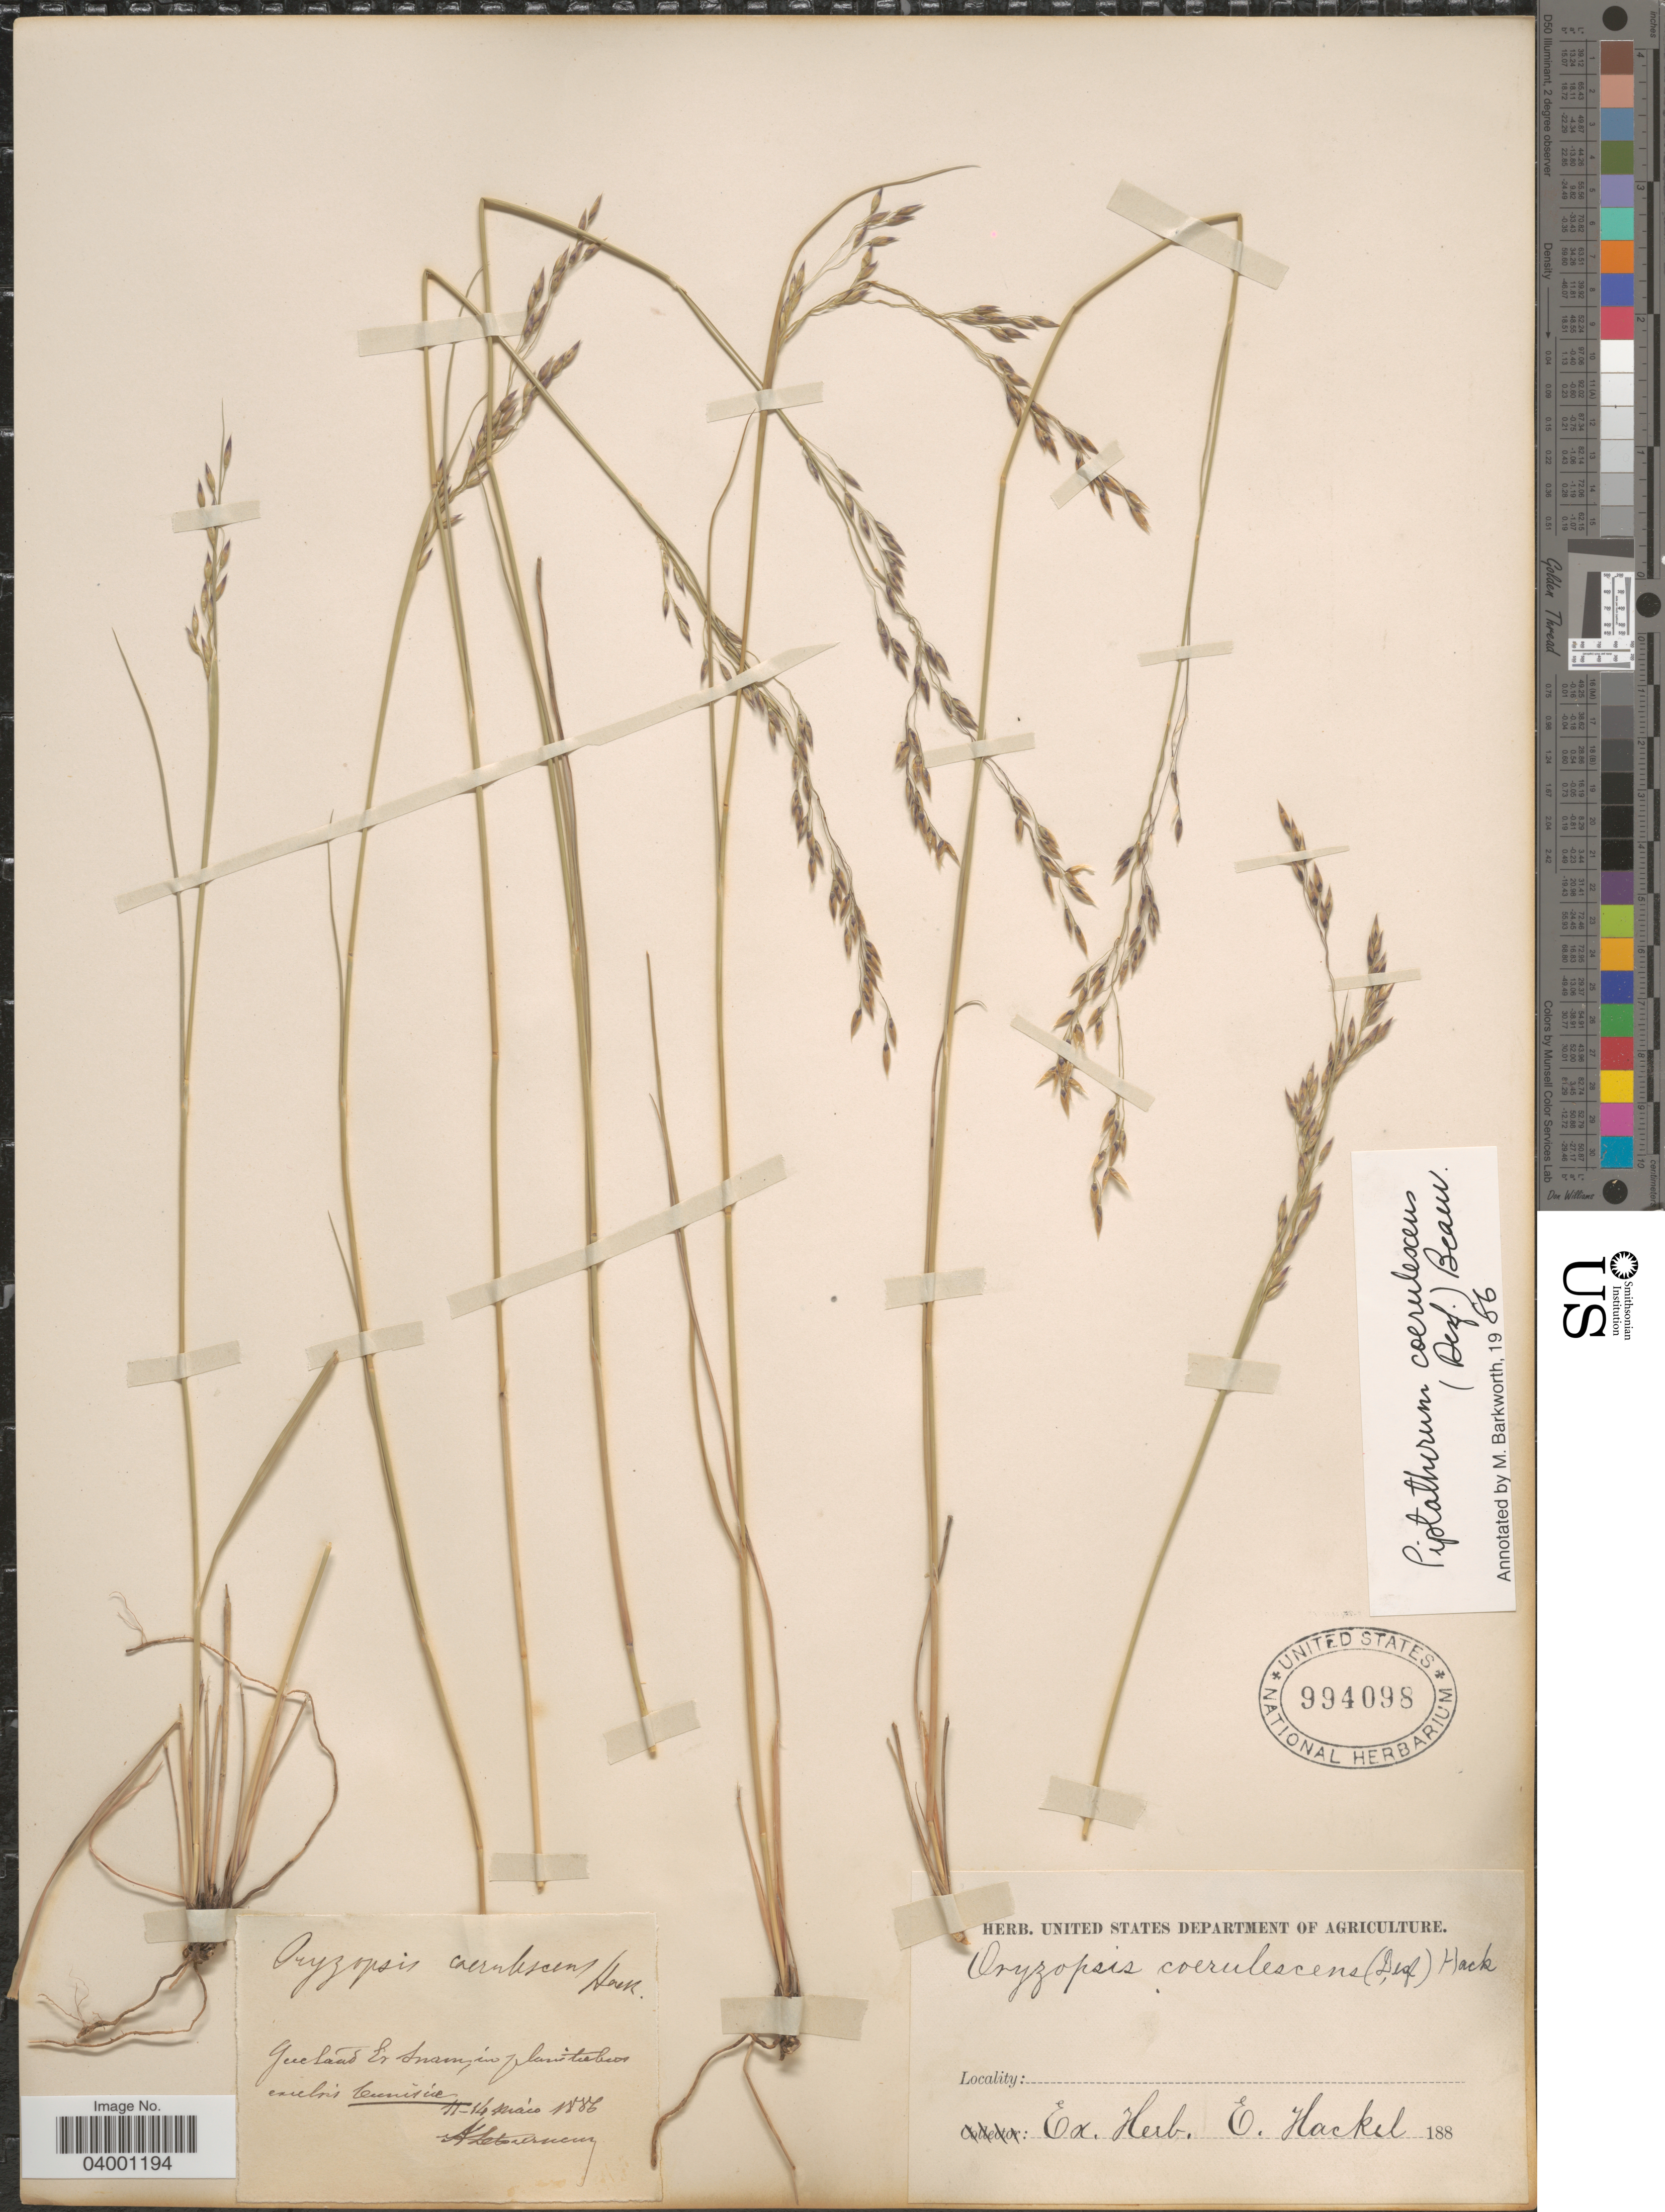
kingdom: Plantae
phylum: Tracheophyta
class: Liliopsida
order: Poales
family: Poaceae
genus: Piptatherum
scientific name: Piptatherum coerulescens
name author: (Desf.) P. Beauv.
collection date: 1886-05-11/1886-05-14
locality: Gucland Er Snamino planitiebus exictris Cunitue. [interpreted]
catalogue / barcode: US 994098